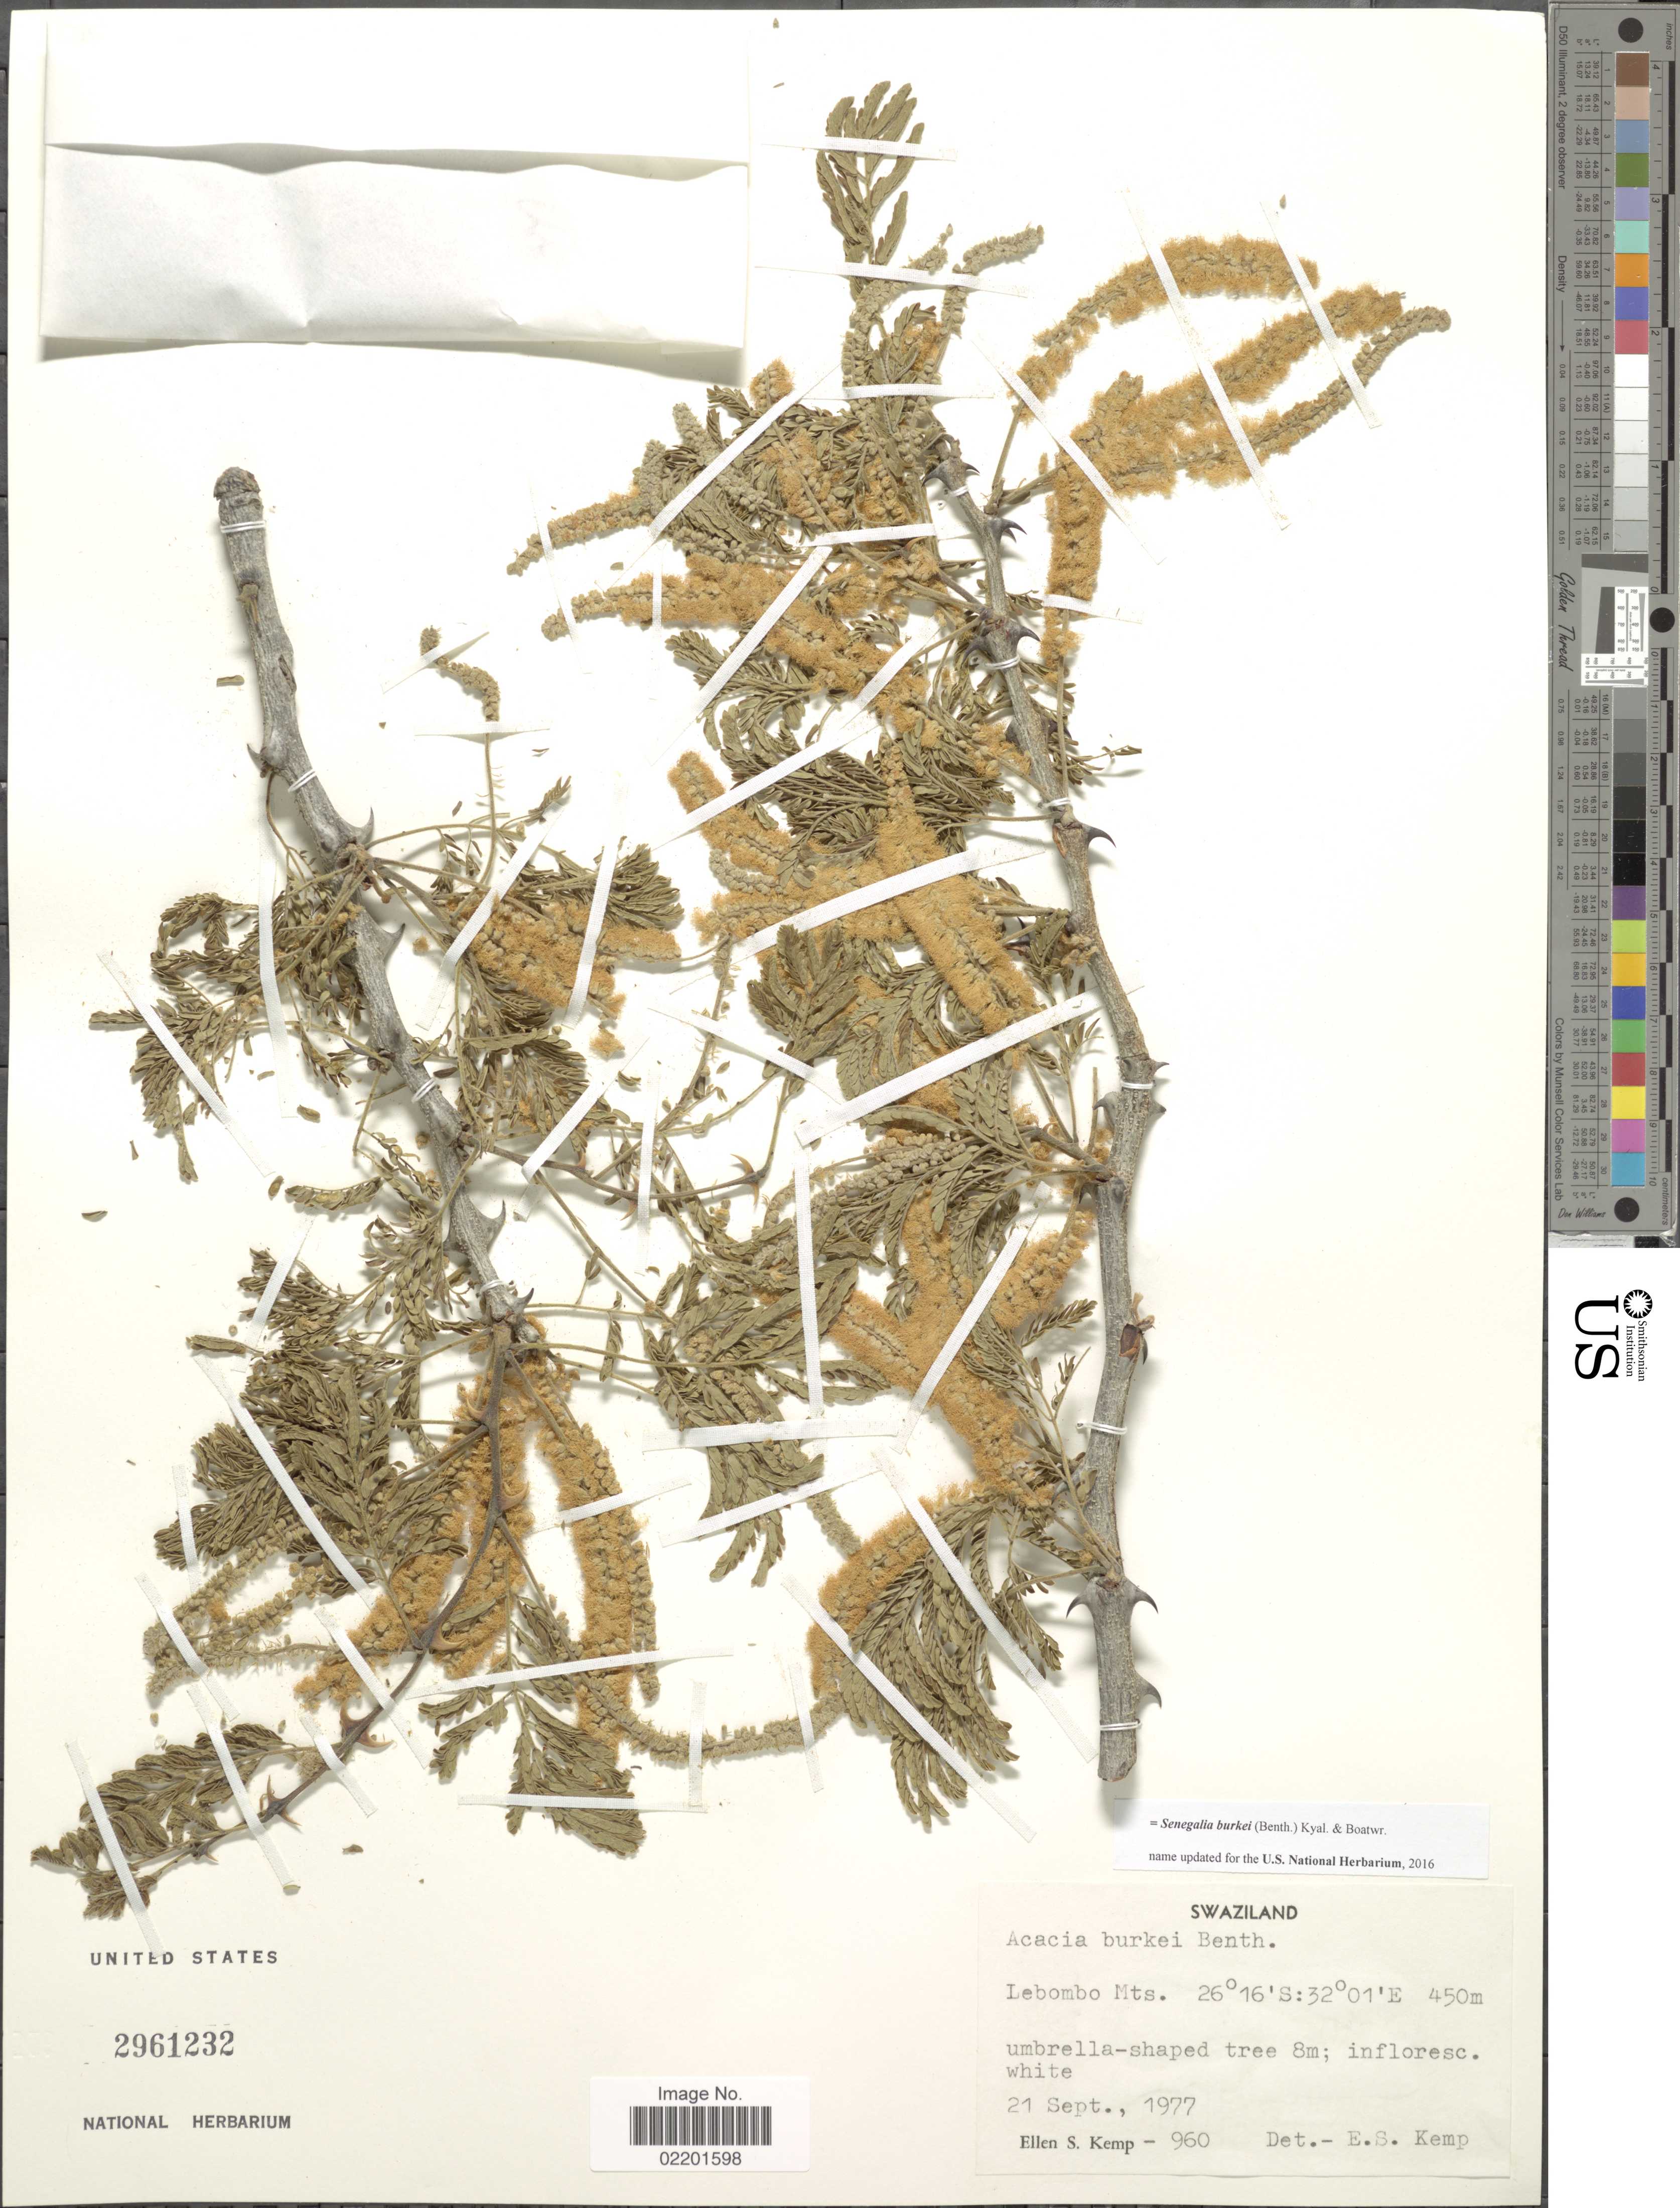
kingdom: Plantae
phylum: Tracheophyta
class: Magnoliopsida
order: Fabales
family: Fabaceae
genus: Senegalia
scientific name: Senegalia burkei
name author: (Benth.) Boatwr.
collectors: E. S. Kemp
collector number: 960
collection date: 1977-09-21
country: Eswatini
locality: Swaziland, Lebombo Mts.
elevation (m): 450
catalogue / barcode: US 2961232